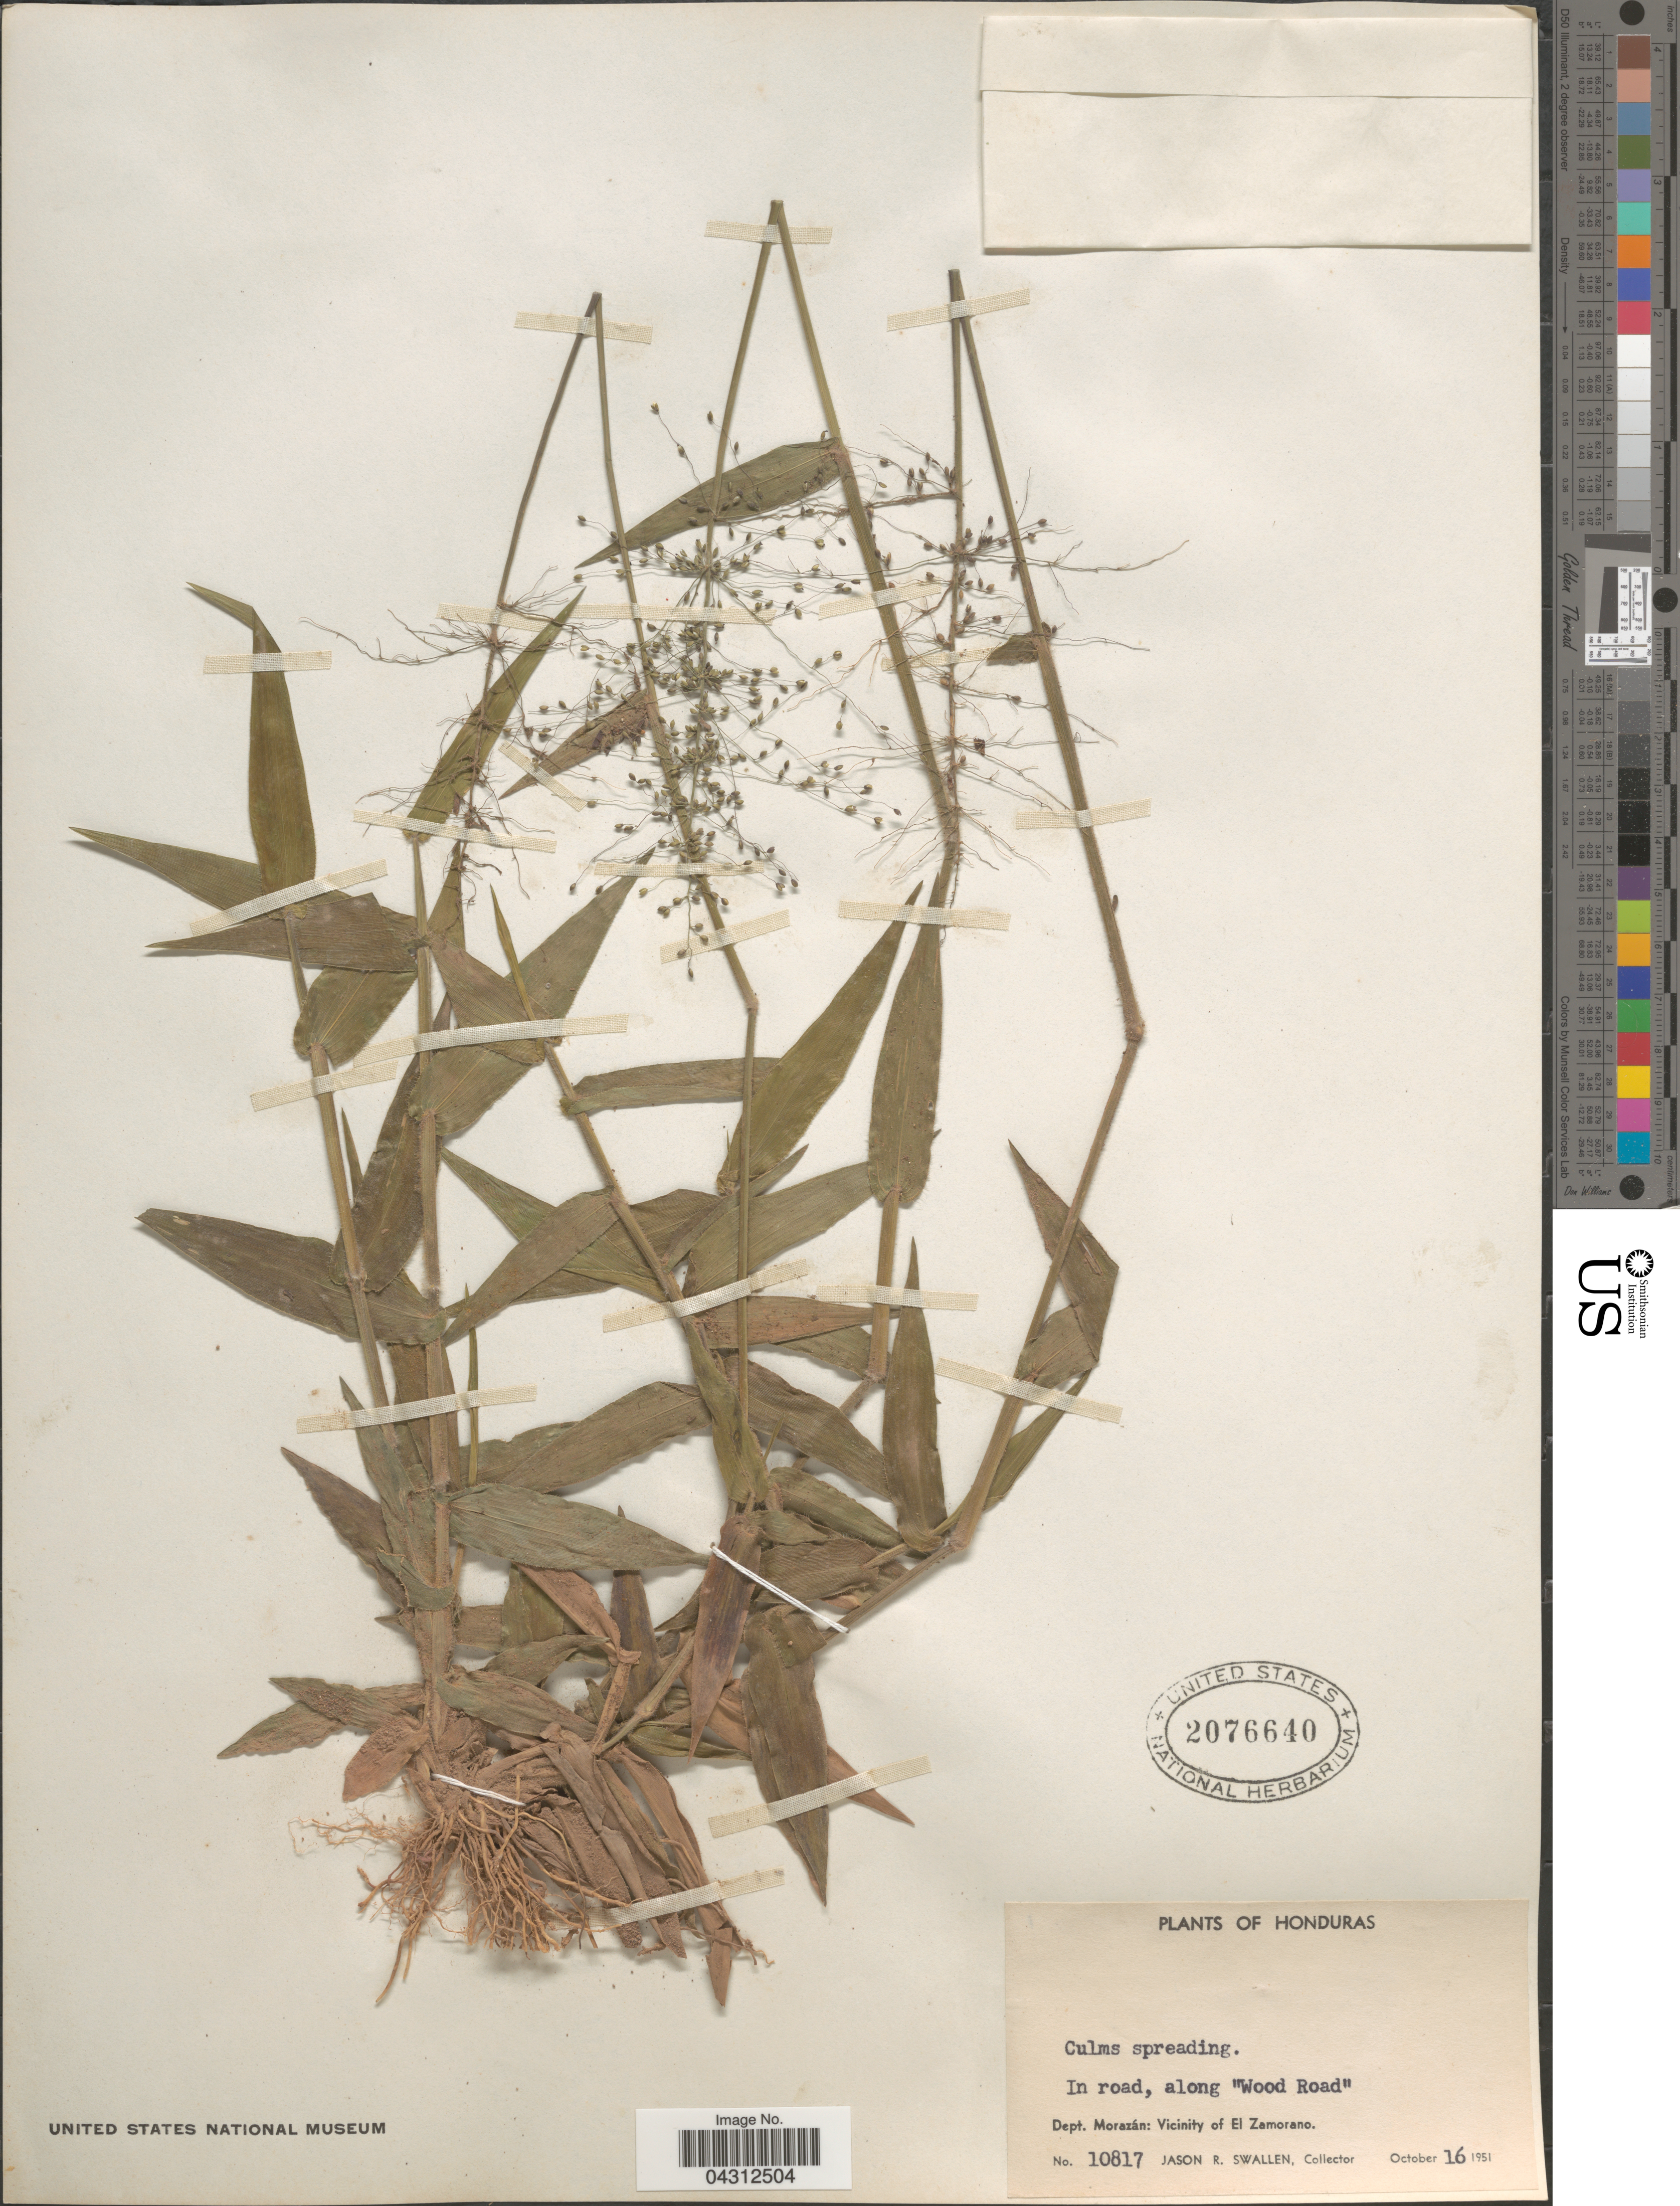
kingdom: Plantae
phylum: Tracheophyta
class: Liliopsida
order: Poales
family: Poaceae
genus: Panicum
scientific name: Panicum sp.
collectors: J. R. Swallen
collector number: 10817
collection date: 1951-10-16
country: Honduras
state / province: Fco. Morazán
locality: In road, along "Wood Road". Dept. Morazán: Vicinity of El Zamorano.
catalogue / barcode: US 2076640